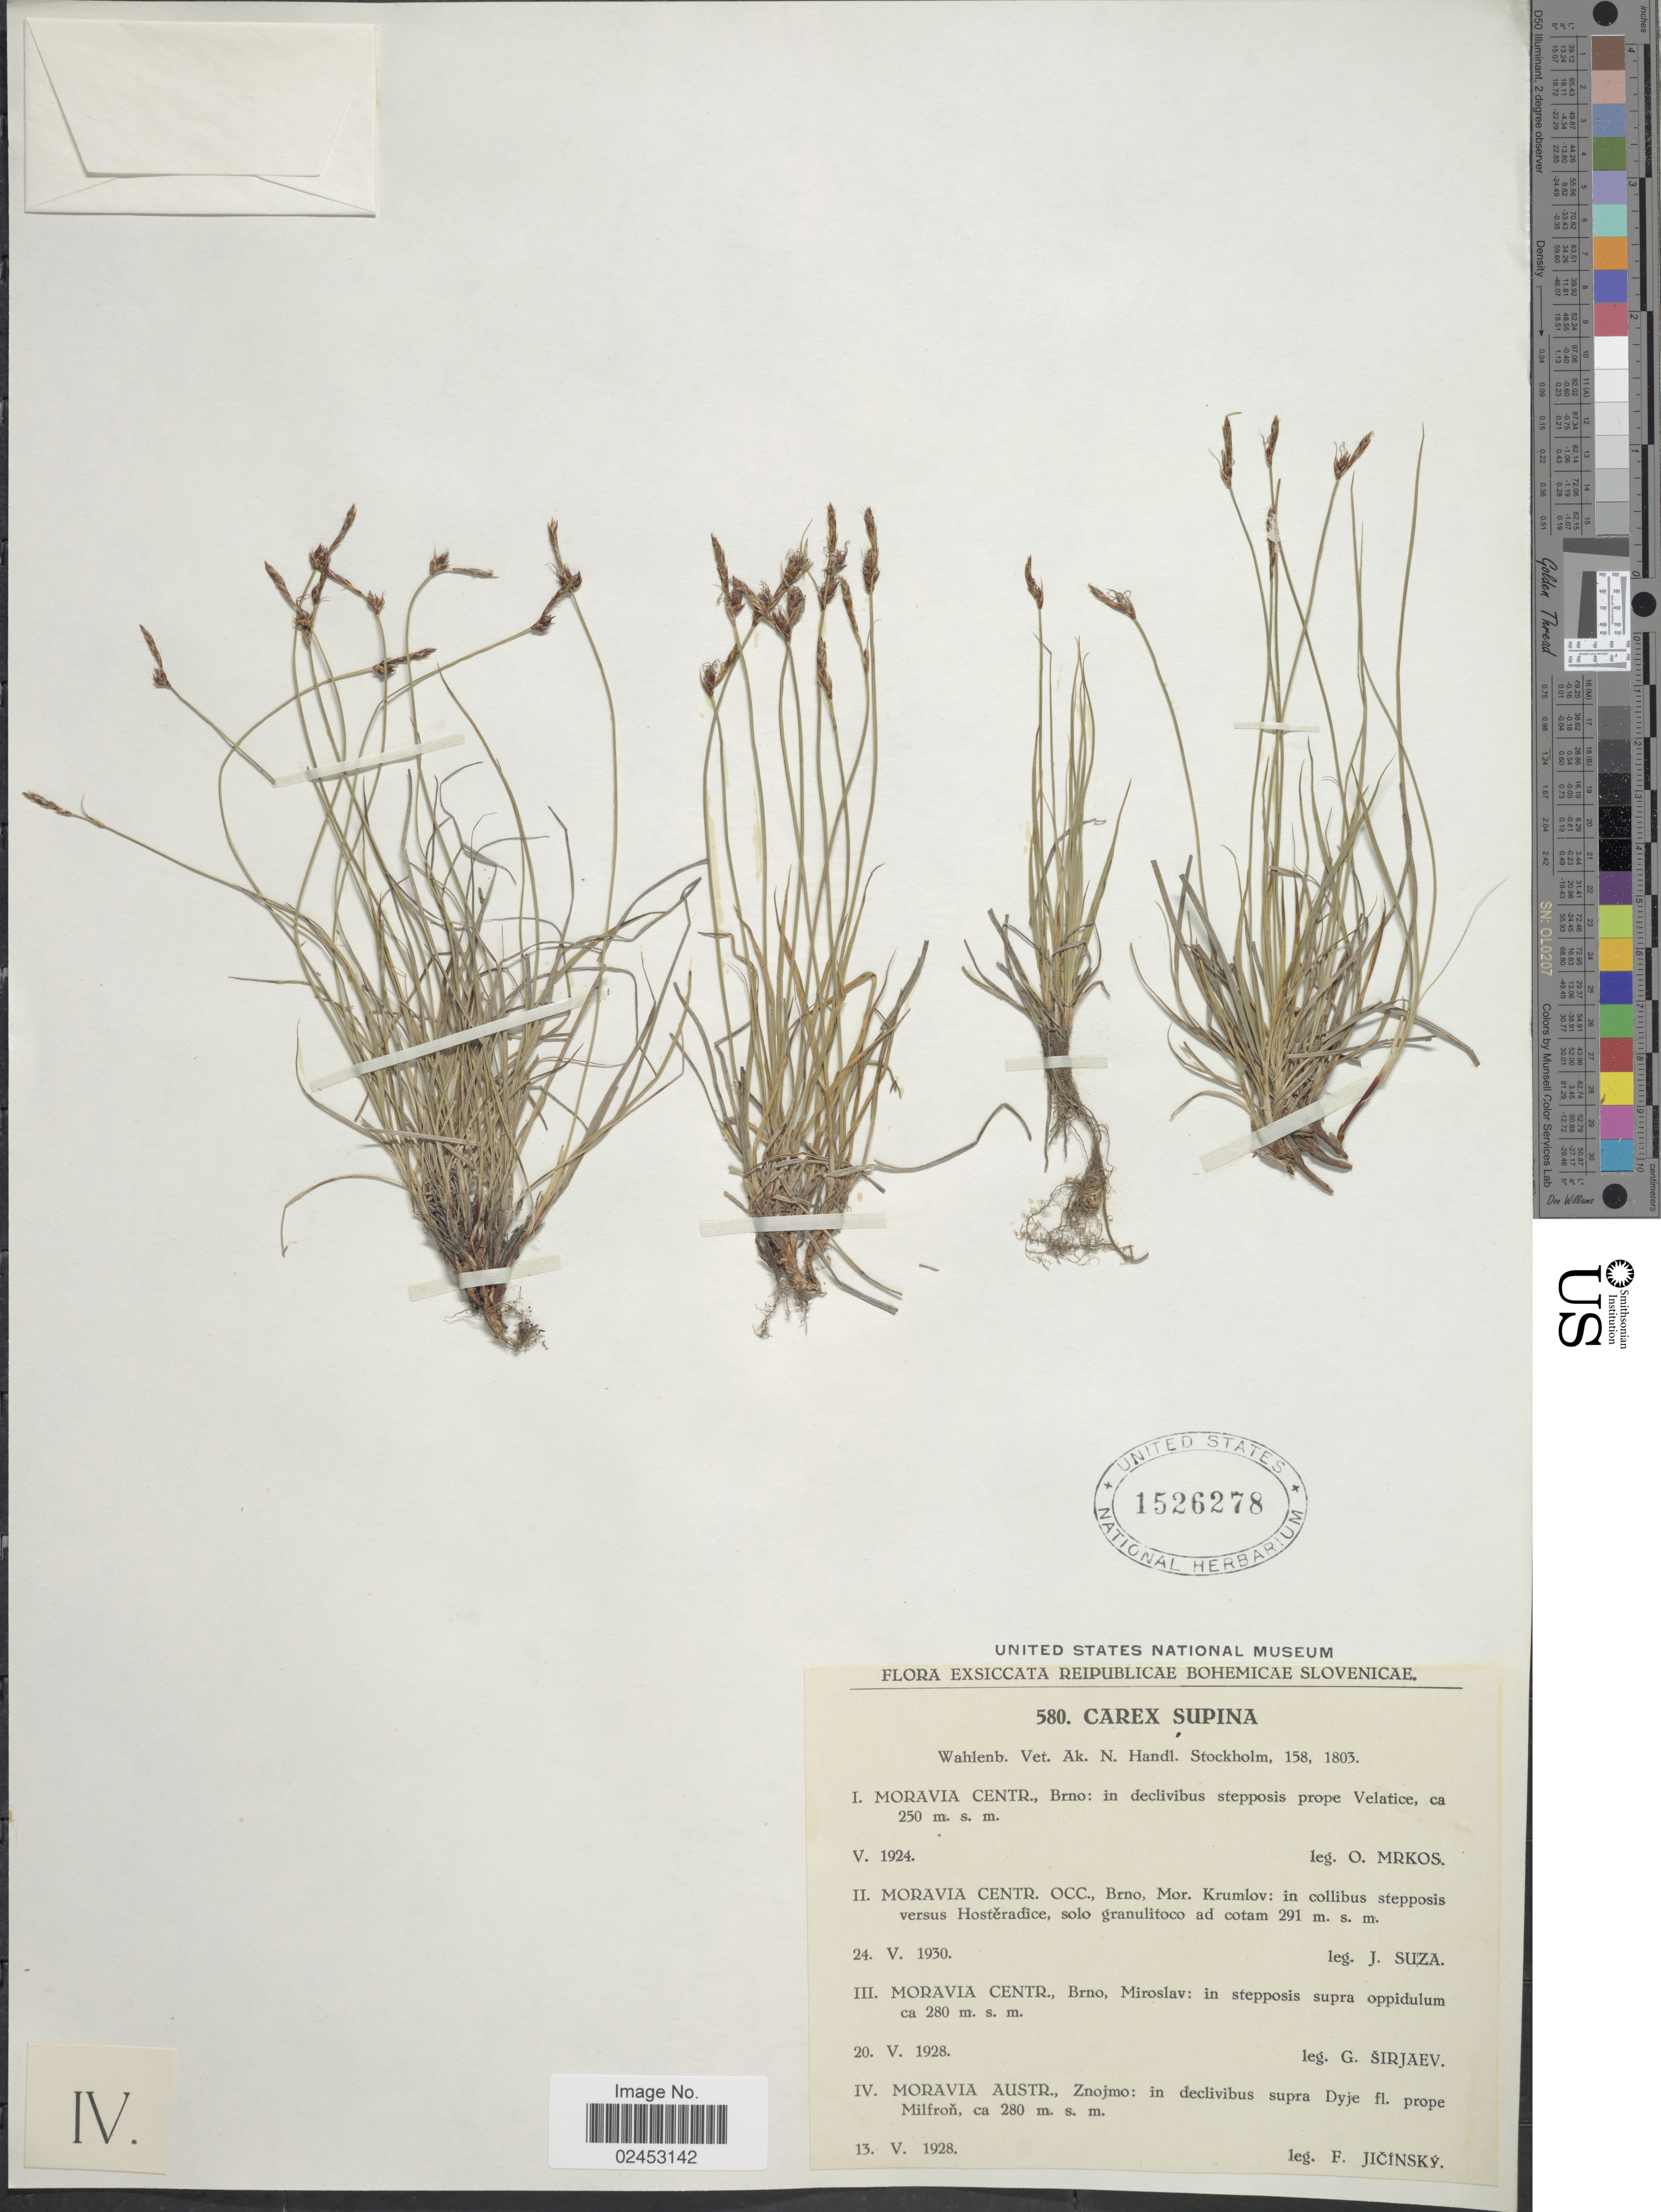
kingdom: Plantae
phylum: Tracheophyta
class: Liliopsida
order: Poales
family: Cyperaceae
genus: Carex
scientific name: Carex supina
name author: Willd. ex Wahlenb.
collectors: F. Jicinsky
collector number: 580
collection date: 1928-05-13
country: Czechia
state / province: South Moravian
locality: Reipublicae Bohemicae Slovenicae, Moravia caustr., Znojmo: in declivibus supra Dyje fl. prope Milfron.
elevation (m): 280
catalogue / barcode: US 1526278